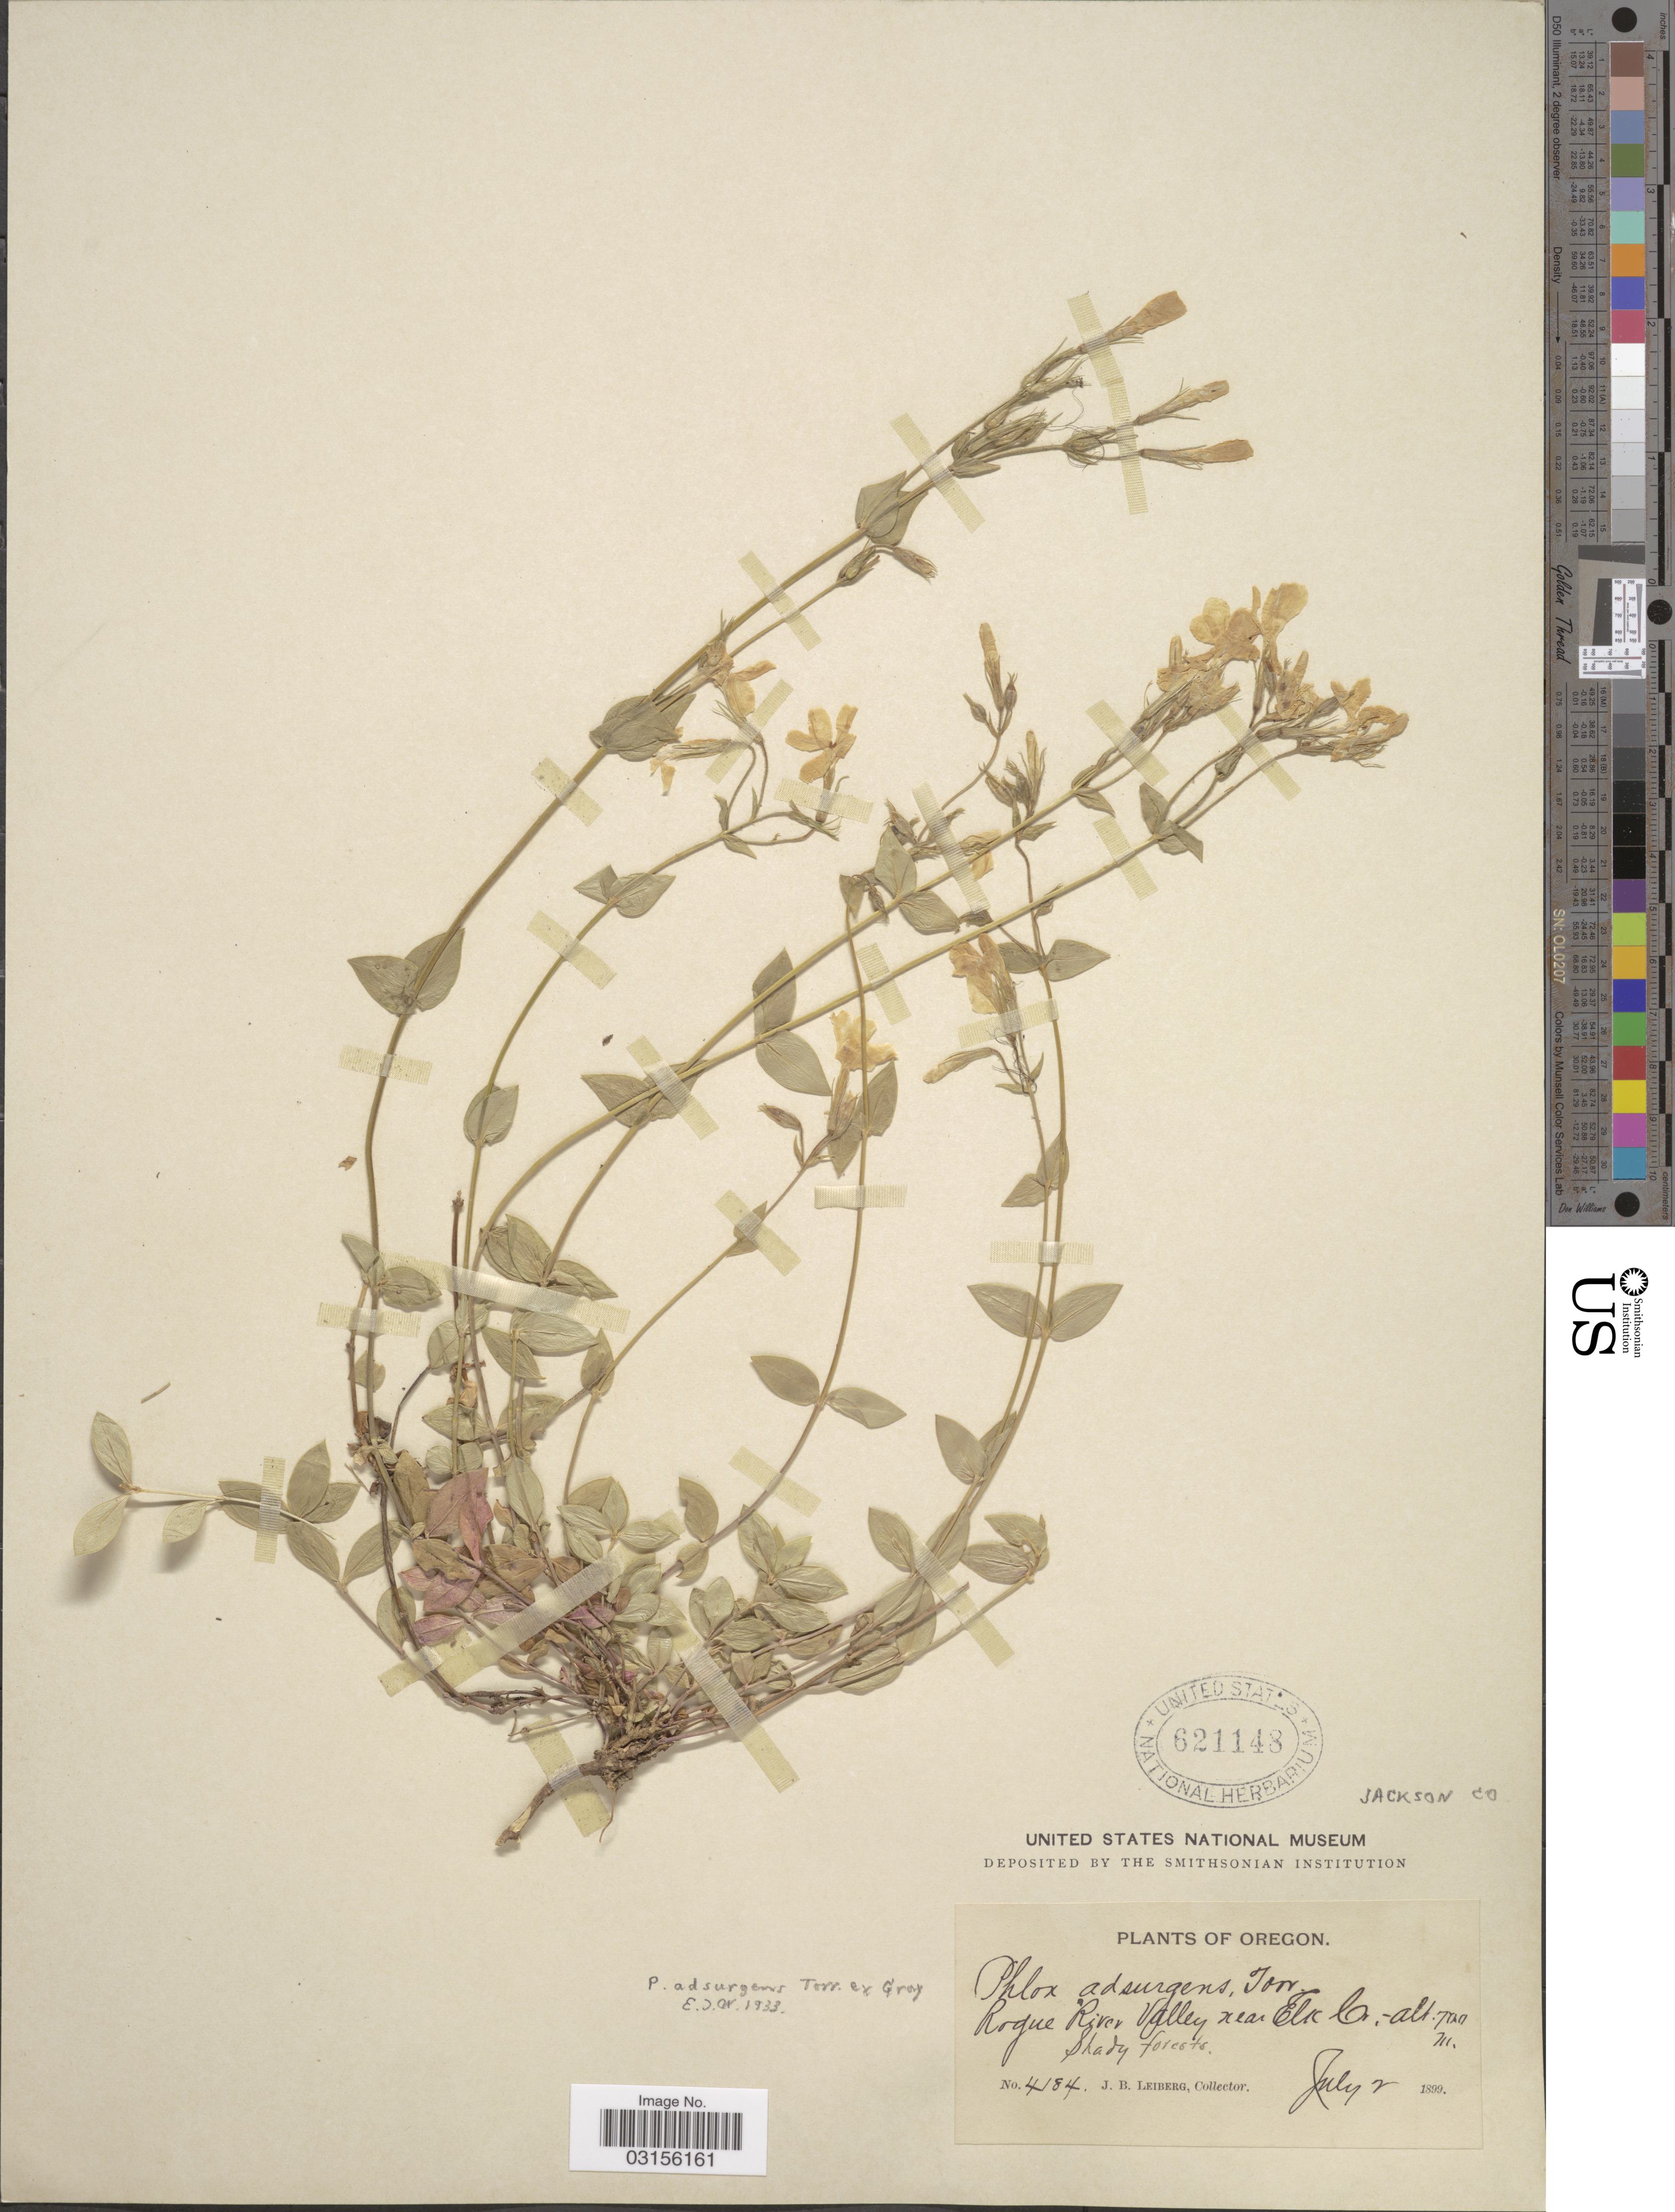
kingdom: Plantae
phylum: Tracheophyta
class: Magnoliopsida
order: Ericales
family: Polemoniaceae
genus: Phlox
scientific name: Phlox adsurgens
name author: Torr. ex A. Gray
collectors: J. B. Leiberg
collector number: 4184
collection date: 1899-07-02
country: United States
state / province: Oregon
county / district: Jackson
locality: Jackson Co. Rogue River Valley near Elk Cr.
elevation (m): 700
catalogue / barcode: US 621148